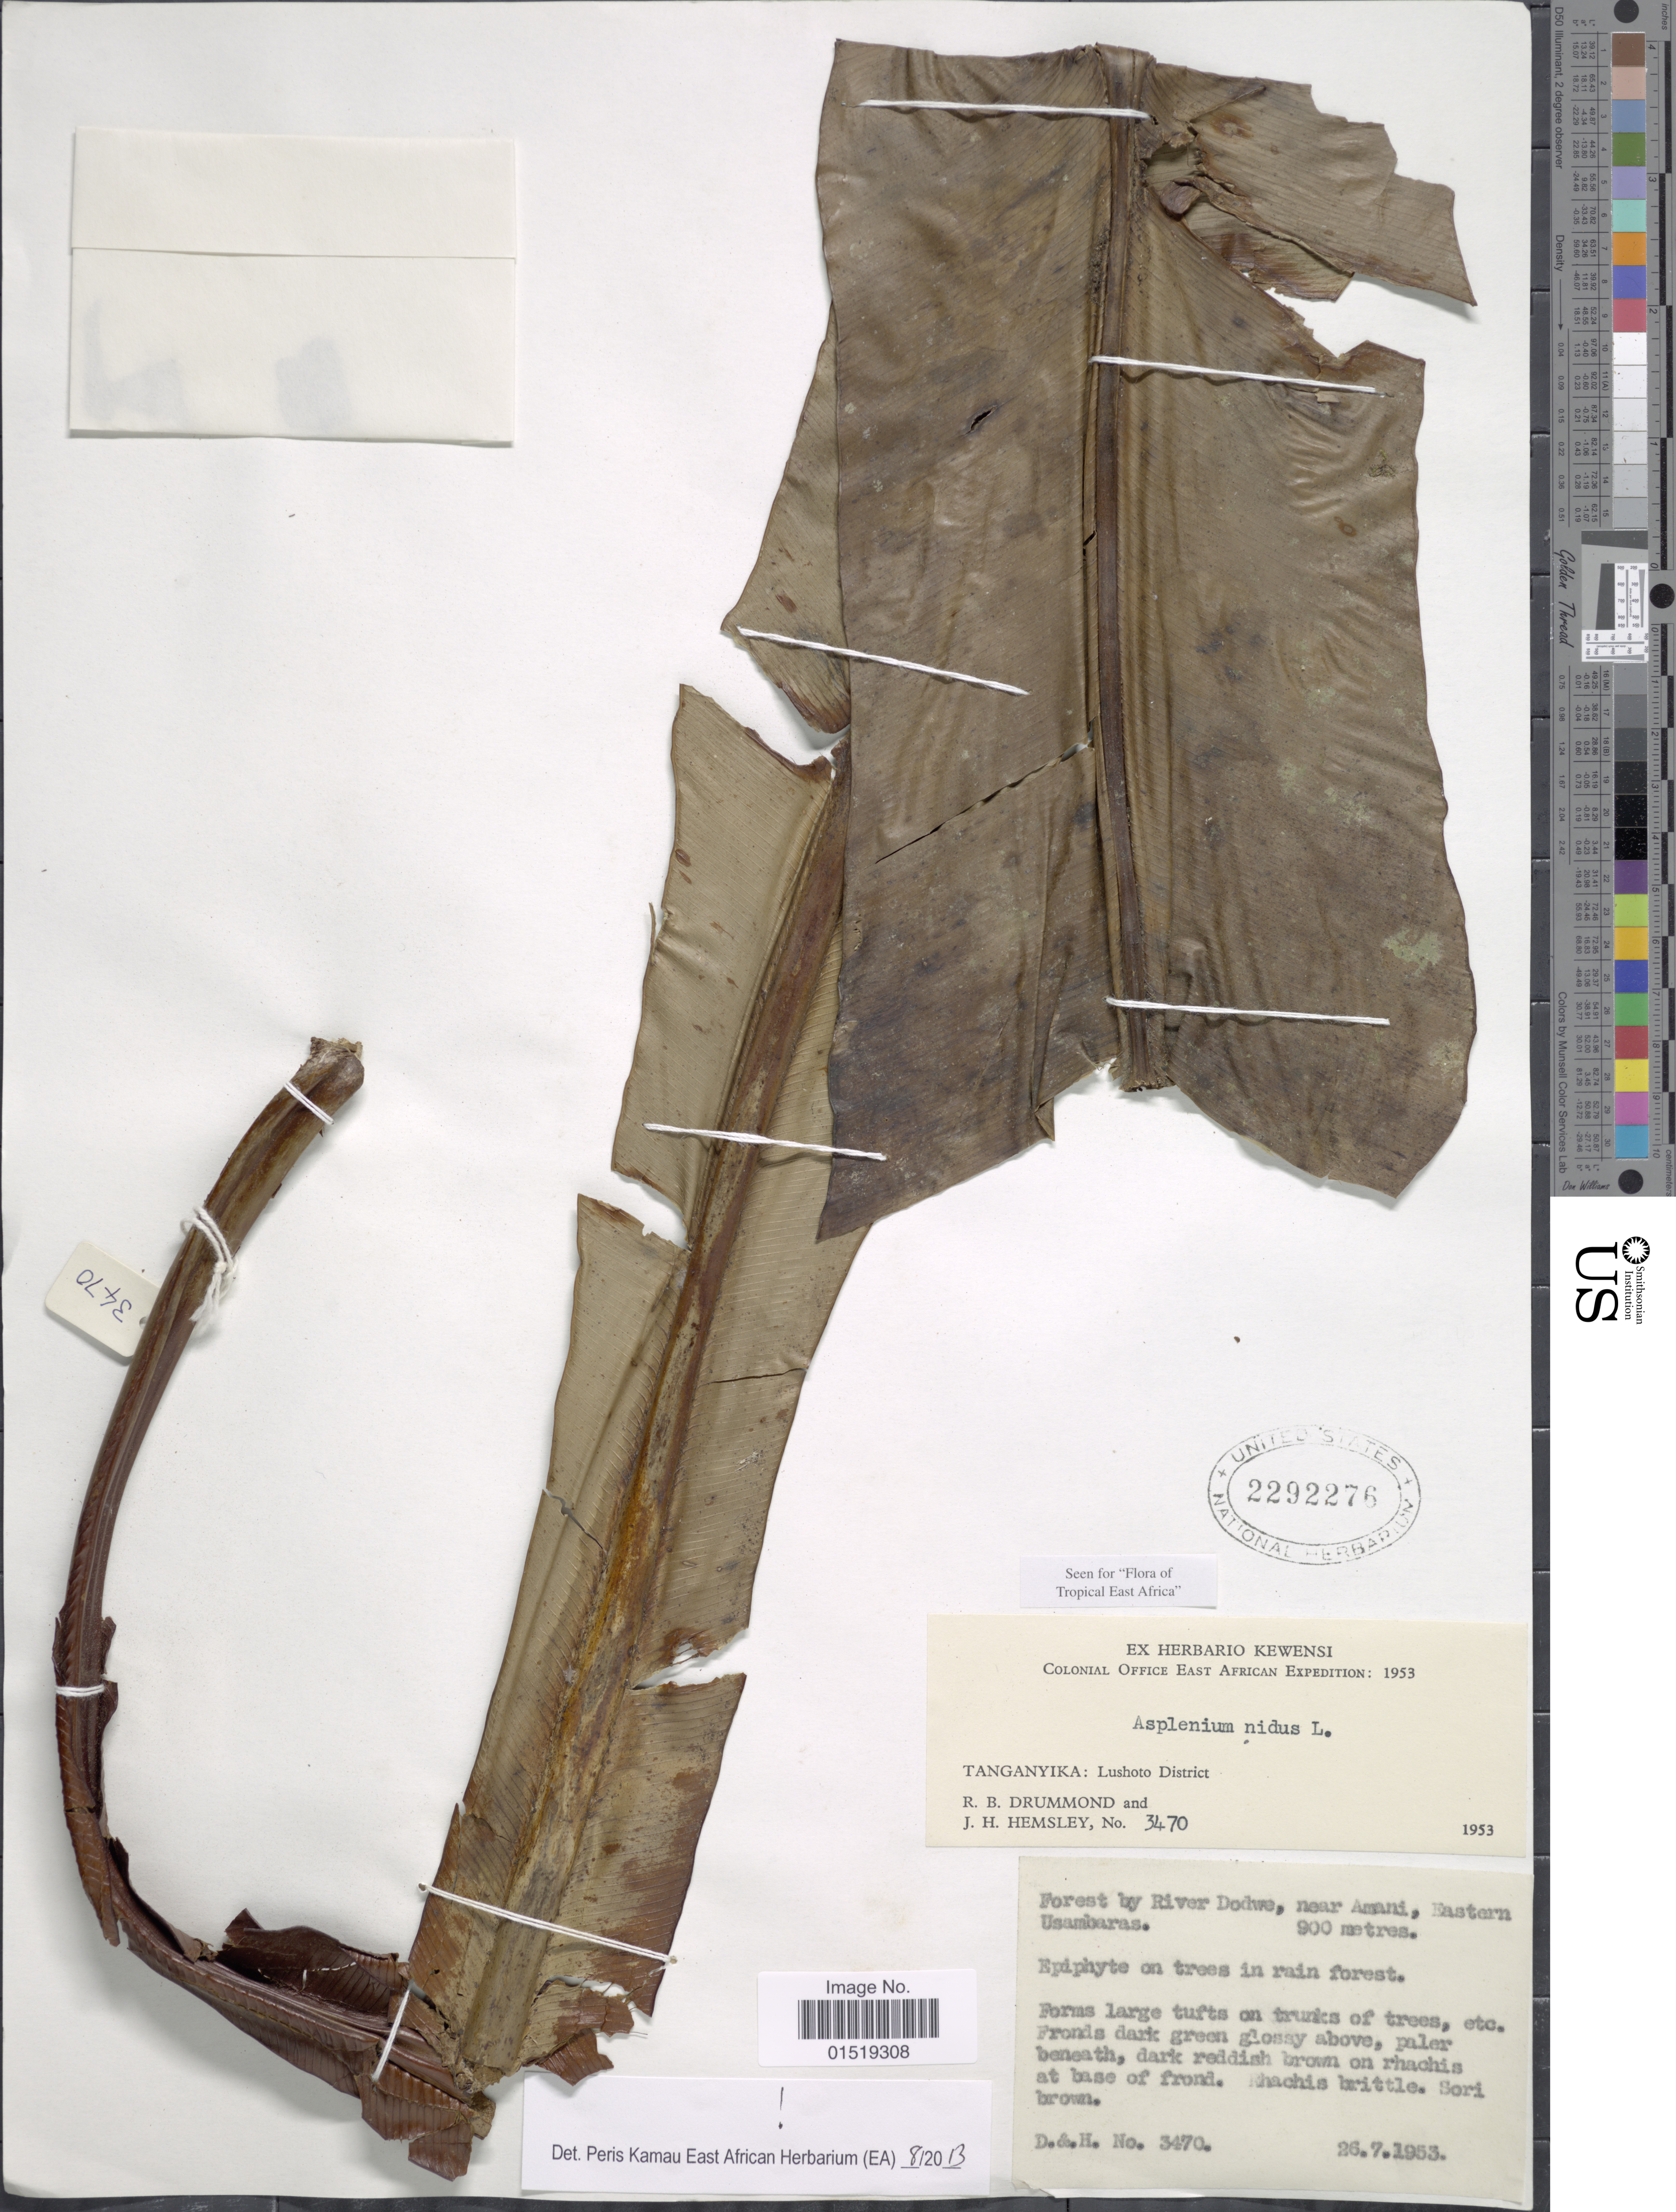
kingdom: Plantae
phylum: Tracheophyta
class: Polypodiopsida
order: Polypodiales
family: Aspleniaceae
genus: Asplenium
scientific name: Asplenium nidus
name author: L.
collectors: R. Drummond & J. H. Hemsley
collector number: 3470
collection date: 1953-07-26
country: Tanzania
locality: Tanganyika: Lushoto District. Forest by River Dodwe, near Amani, Eastern Usambaras.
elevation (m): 900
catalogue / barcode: US 2292276